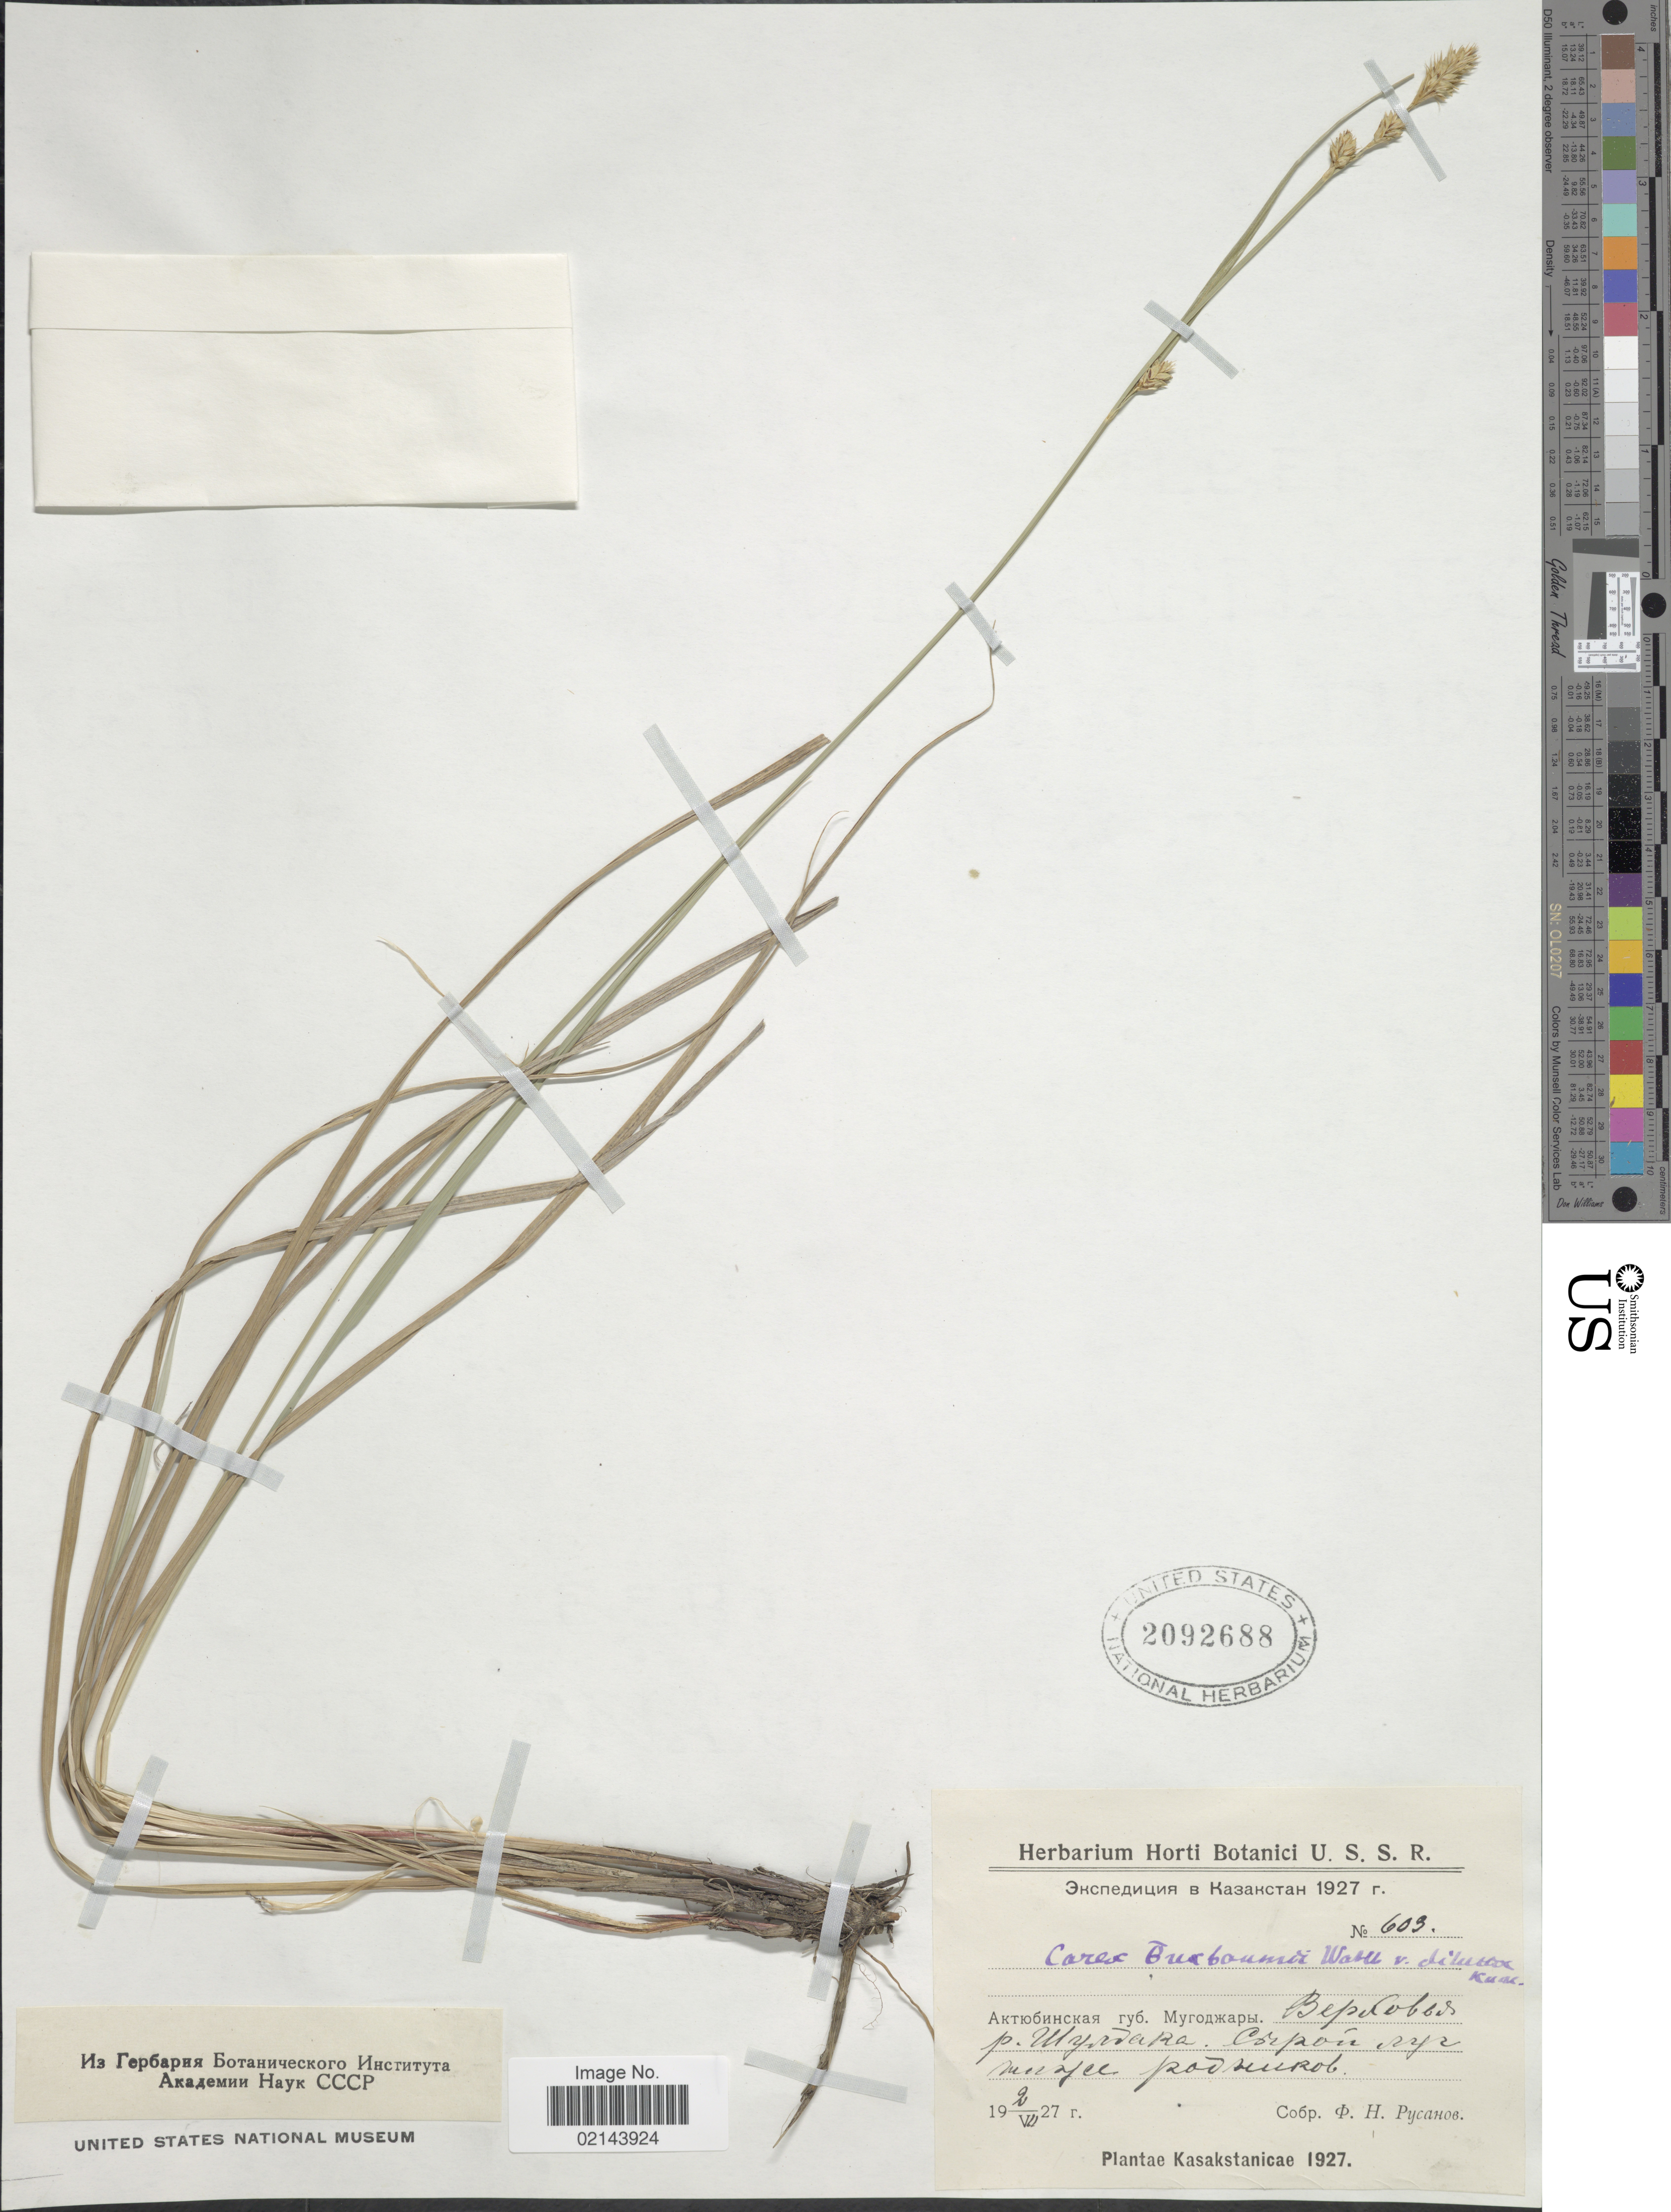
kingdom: Plantae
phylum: Tracheophyta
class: Liliopsida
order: Poales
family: Cyperaceae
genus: Carex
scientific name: Carex buxbaumii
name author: Wahlenb.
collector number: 603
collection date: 1927-07-02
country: Kazakhstan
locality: Kasakstanicae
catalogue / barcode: US 2092688